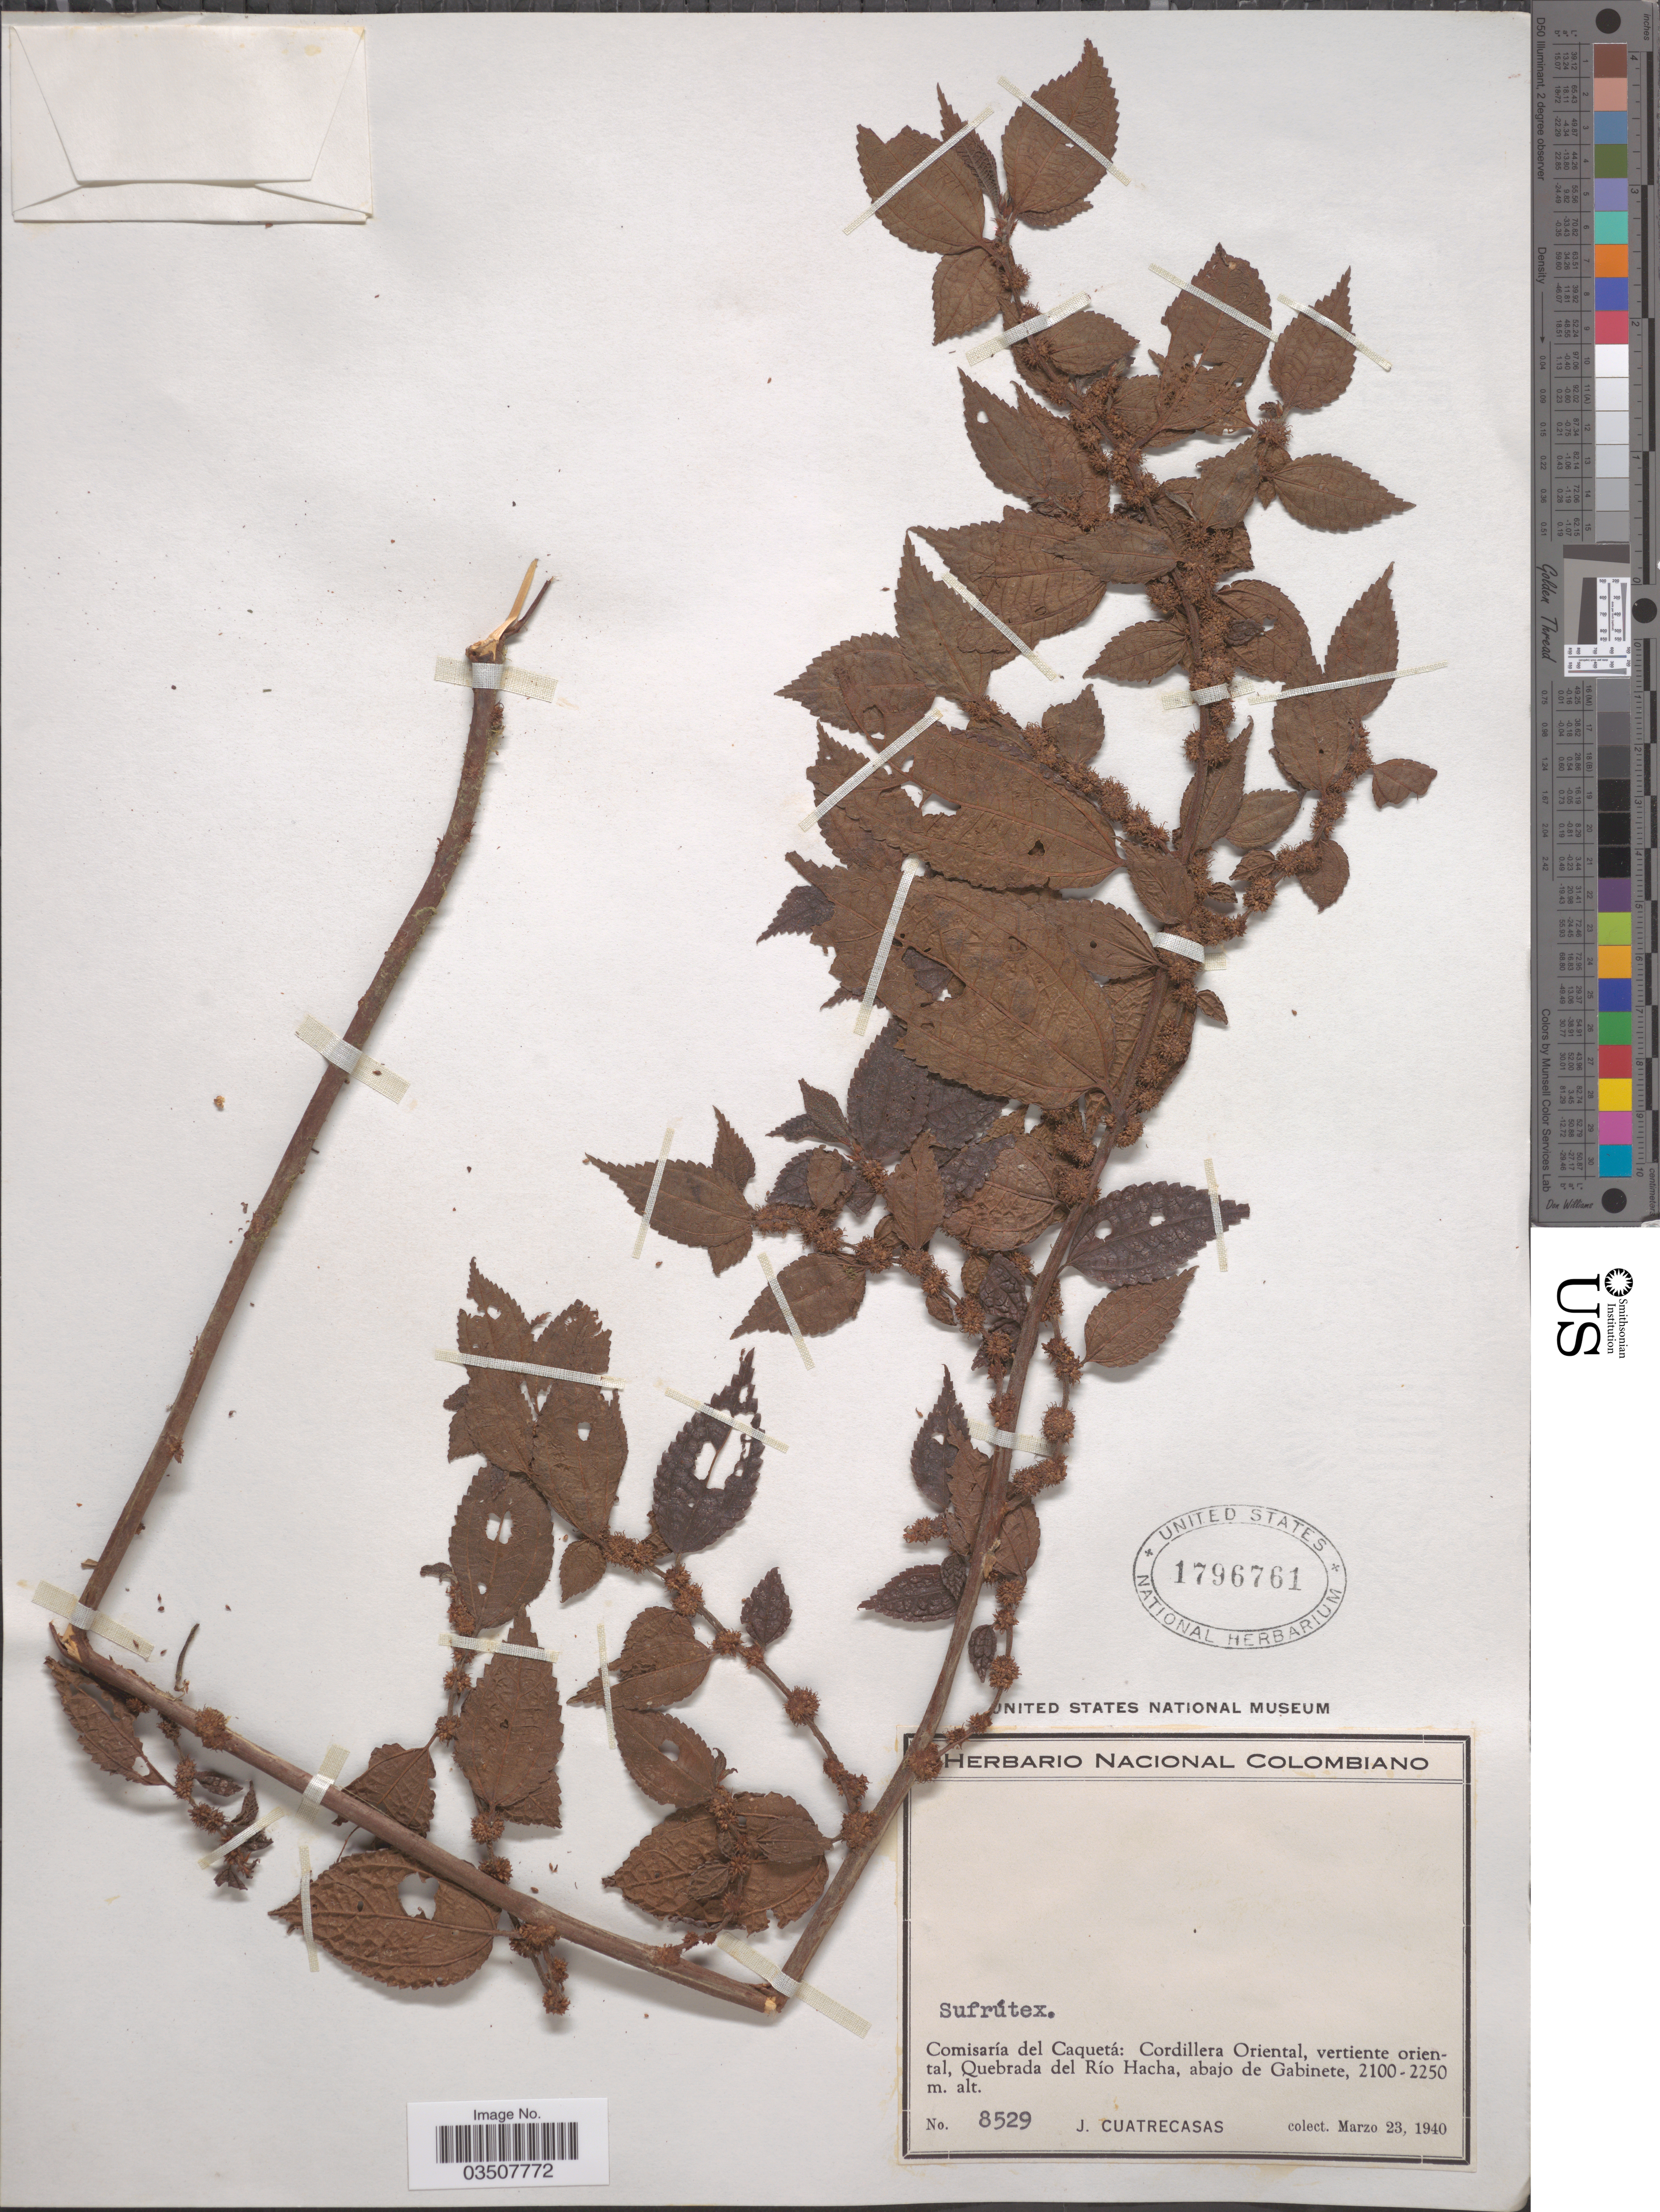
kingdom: Plantae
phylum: Tracheophyta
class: Magnoliopsida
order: Rosales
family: Urticaceae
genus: Boehmeria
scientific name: Boehmeria sp.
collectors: J. Cuatrecasas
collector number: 8529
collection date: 1940-03-23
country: Colombia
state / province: Caquetá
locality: Comisaría del Caquetá: Cordillera Oriental, vertiente oriental, Quebrada del Río Hacha, abajo de Gabinete.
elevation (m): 2100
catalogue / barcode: US 1796761